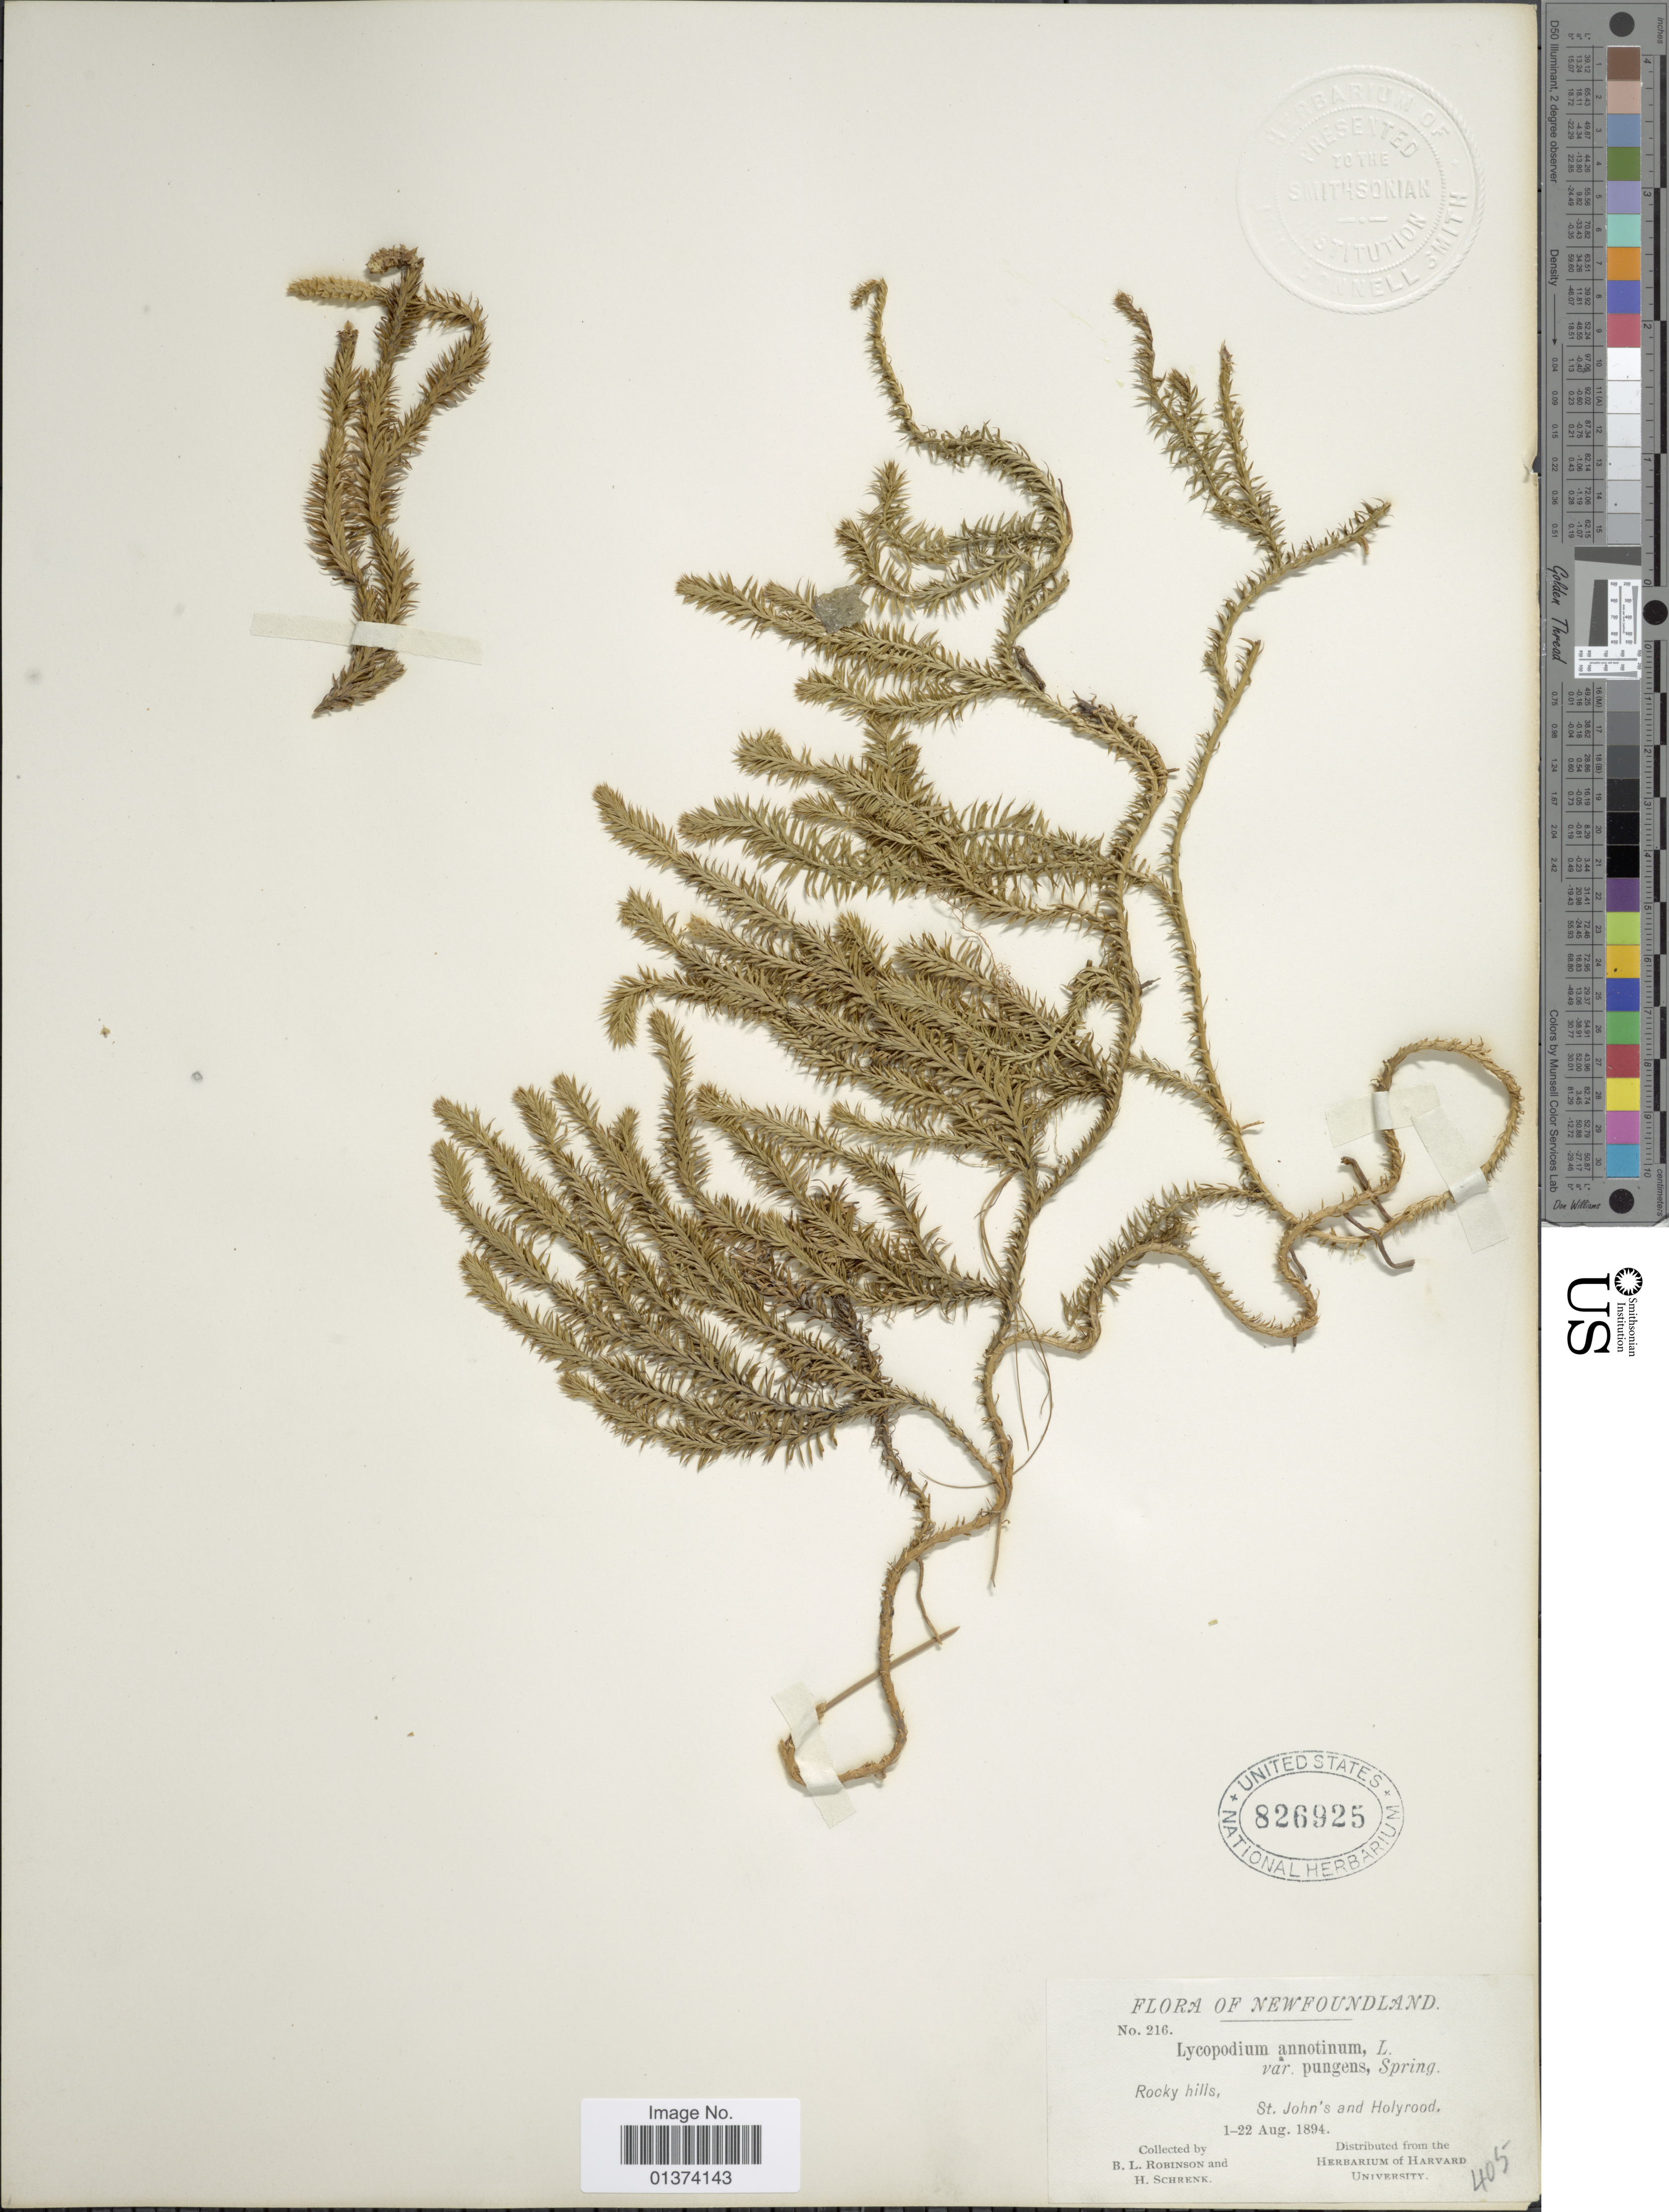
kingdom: Plantae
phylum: Tracheophyta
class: Lycopodiopsida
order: Lycopodiales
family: Lycopodiaceae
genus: Spinulum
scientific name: Spinulum annotinum subsp. annotinum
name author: (L.) A. Haines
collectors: B. L. Robinson & H. v. Schrenk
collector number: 216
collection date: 1894-08-01/1894-08-22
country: Canada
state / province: Newfoundland and Labrador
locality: Rocky hills, St. John's and Holyrood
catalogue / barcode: US 826925